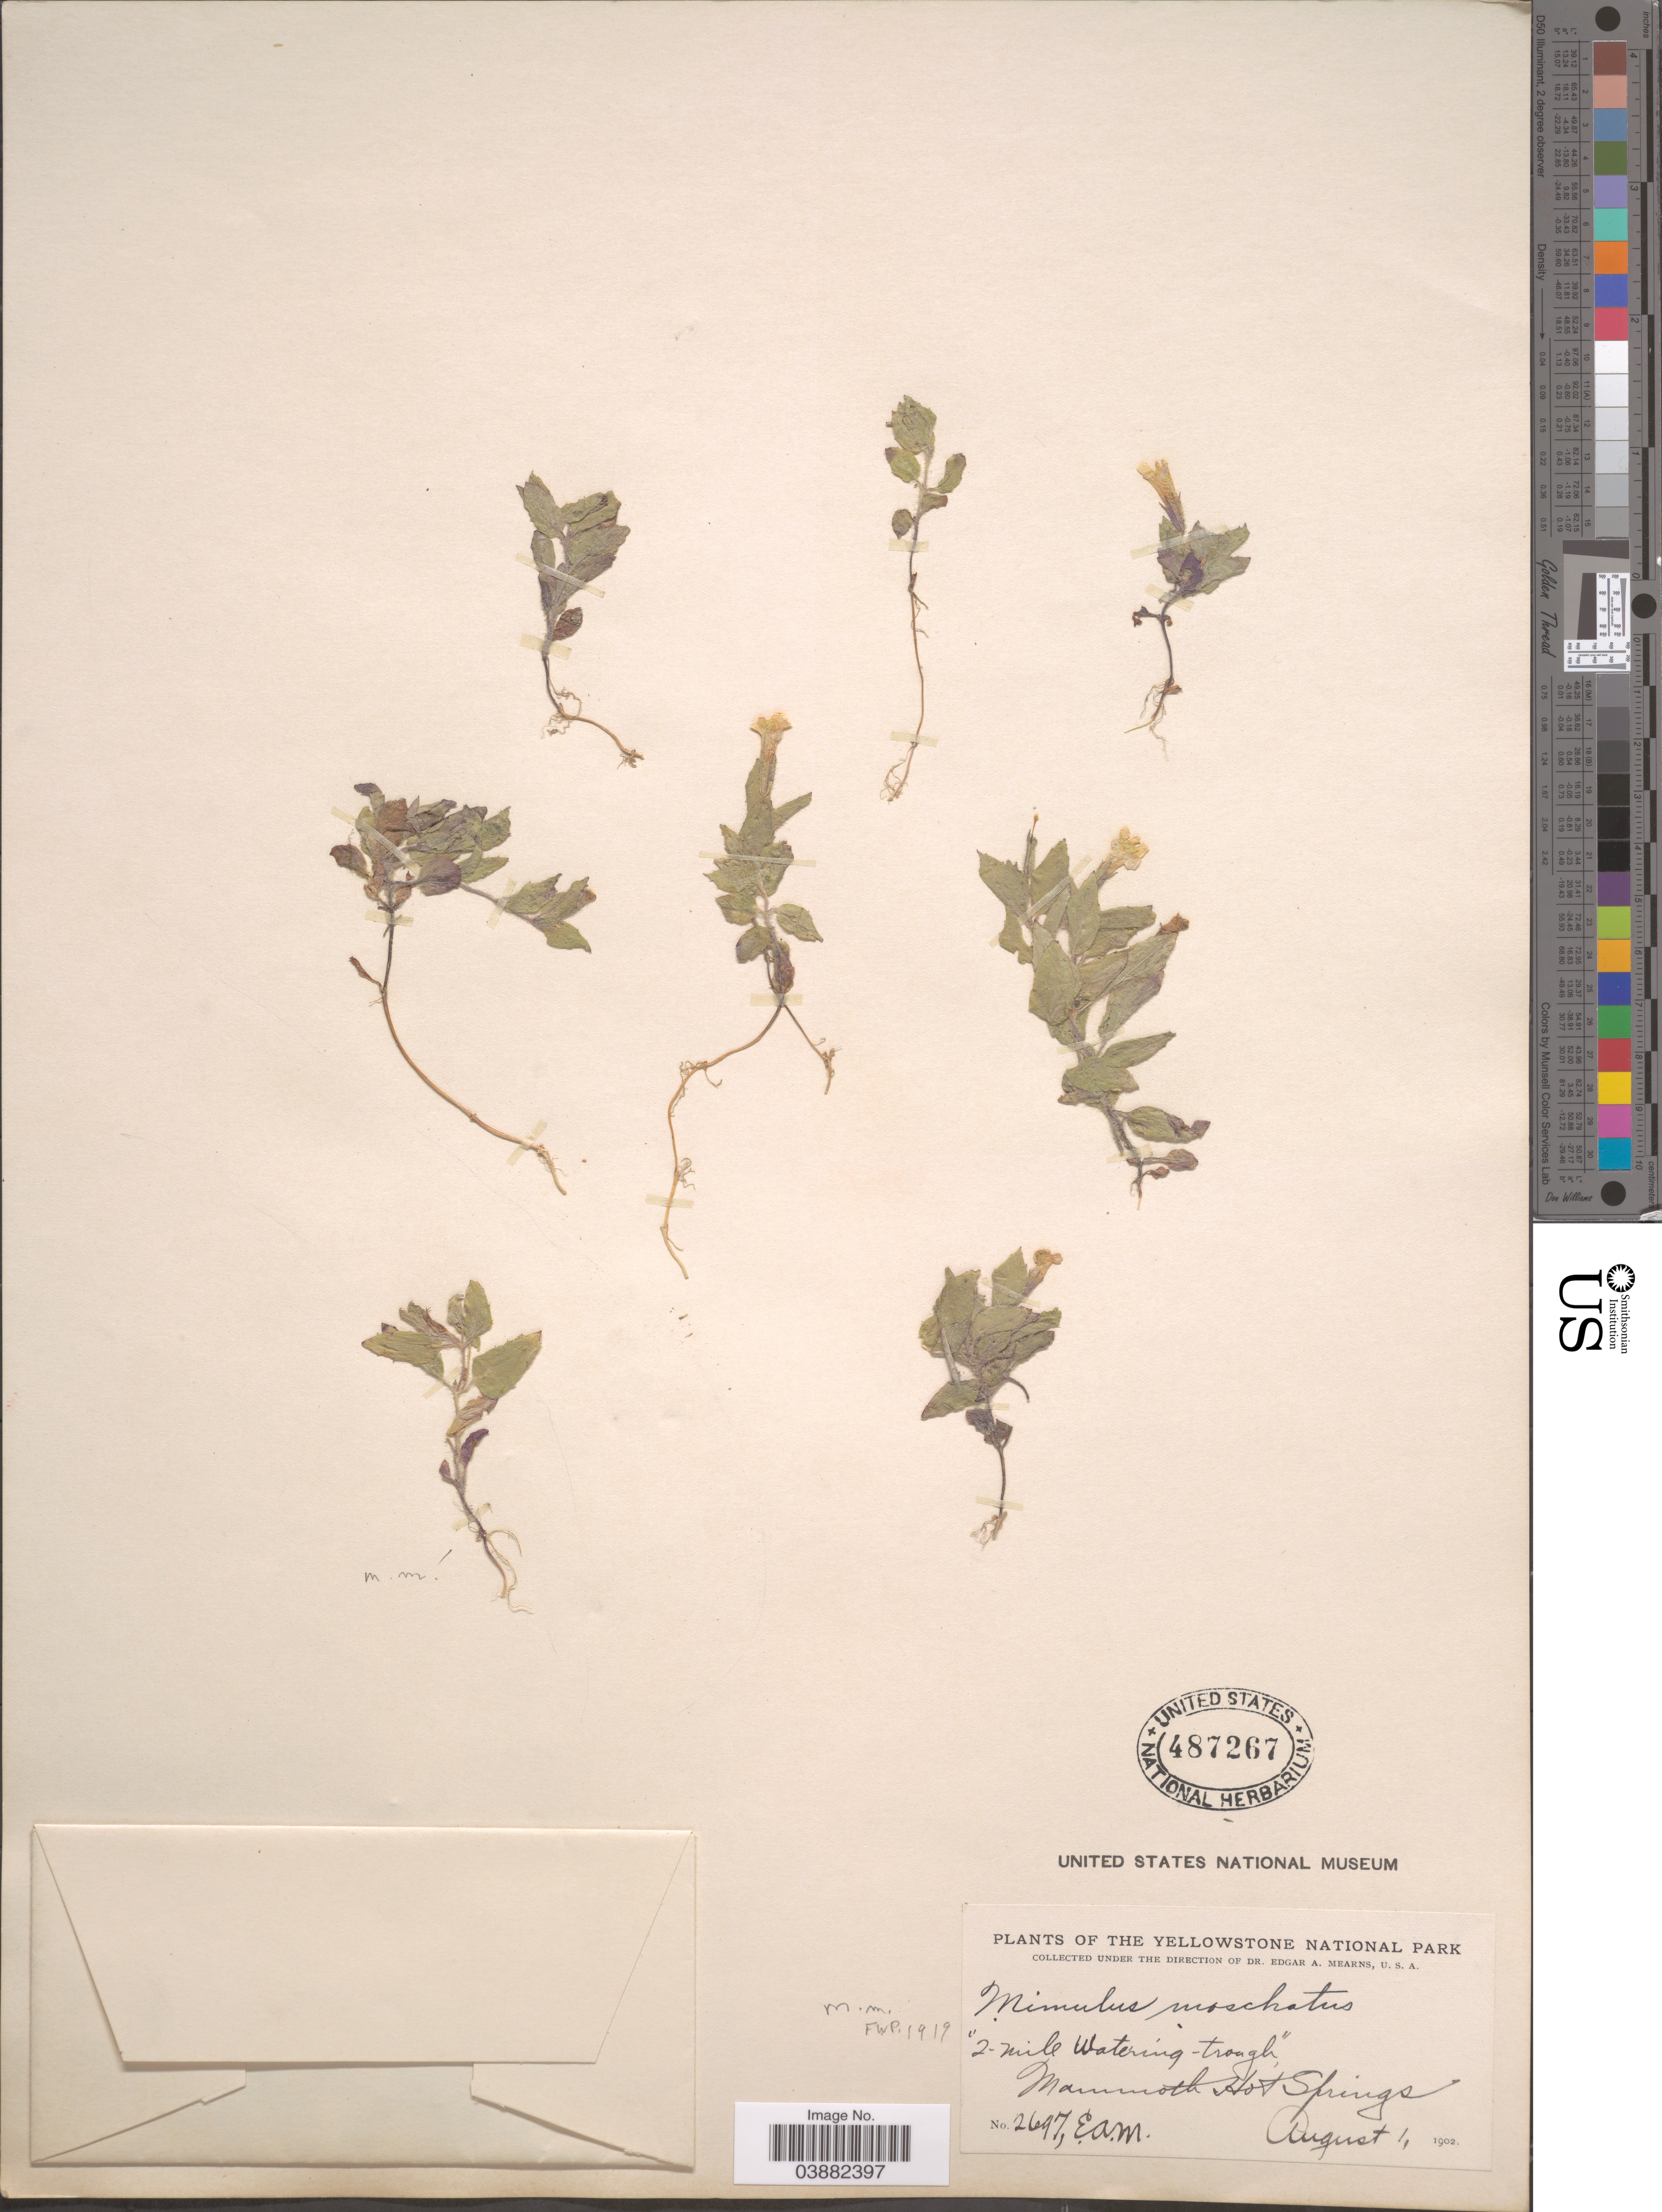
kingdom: Plantae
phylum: Tracheophyta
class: Magnoliopsida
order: Lamiales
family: Phrymaceae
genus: Mimulus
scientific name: Mimulus moschatus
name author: Douglas ex Lindl.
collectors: E. A. Mearns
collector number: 2697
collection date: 1902-08-01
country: United States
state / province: Wyoming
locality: The Yellowstone National Park. "2-mile Waterin-trough," Mammoth Hot Springs.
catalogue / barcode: US 487267